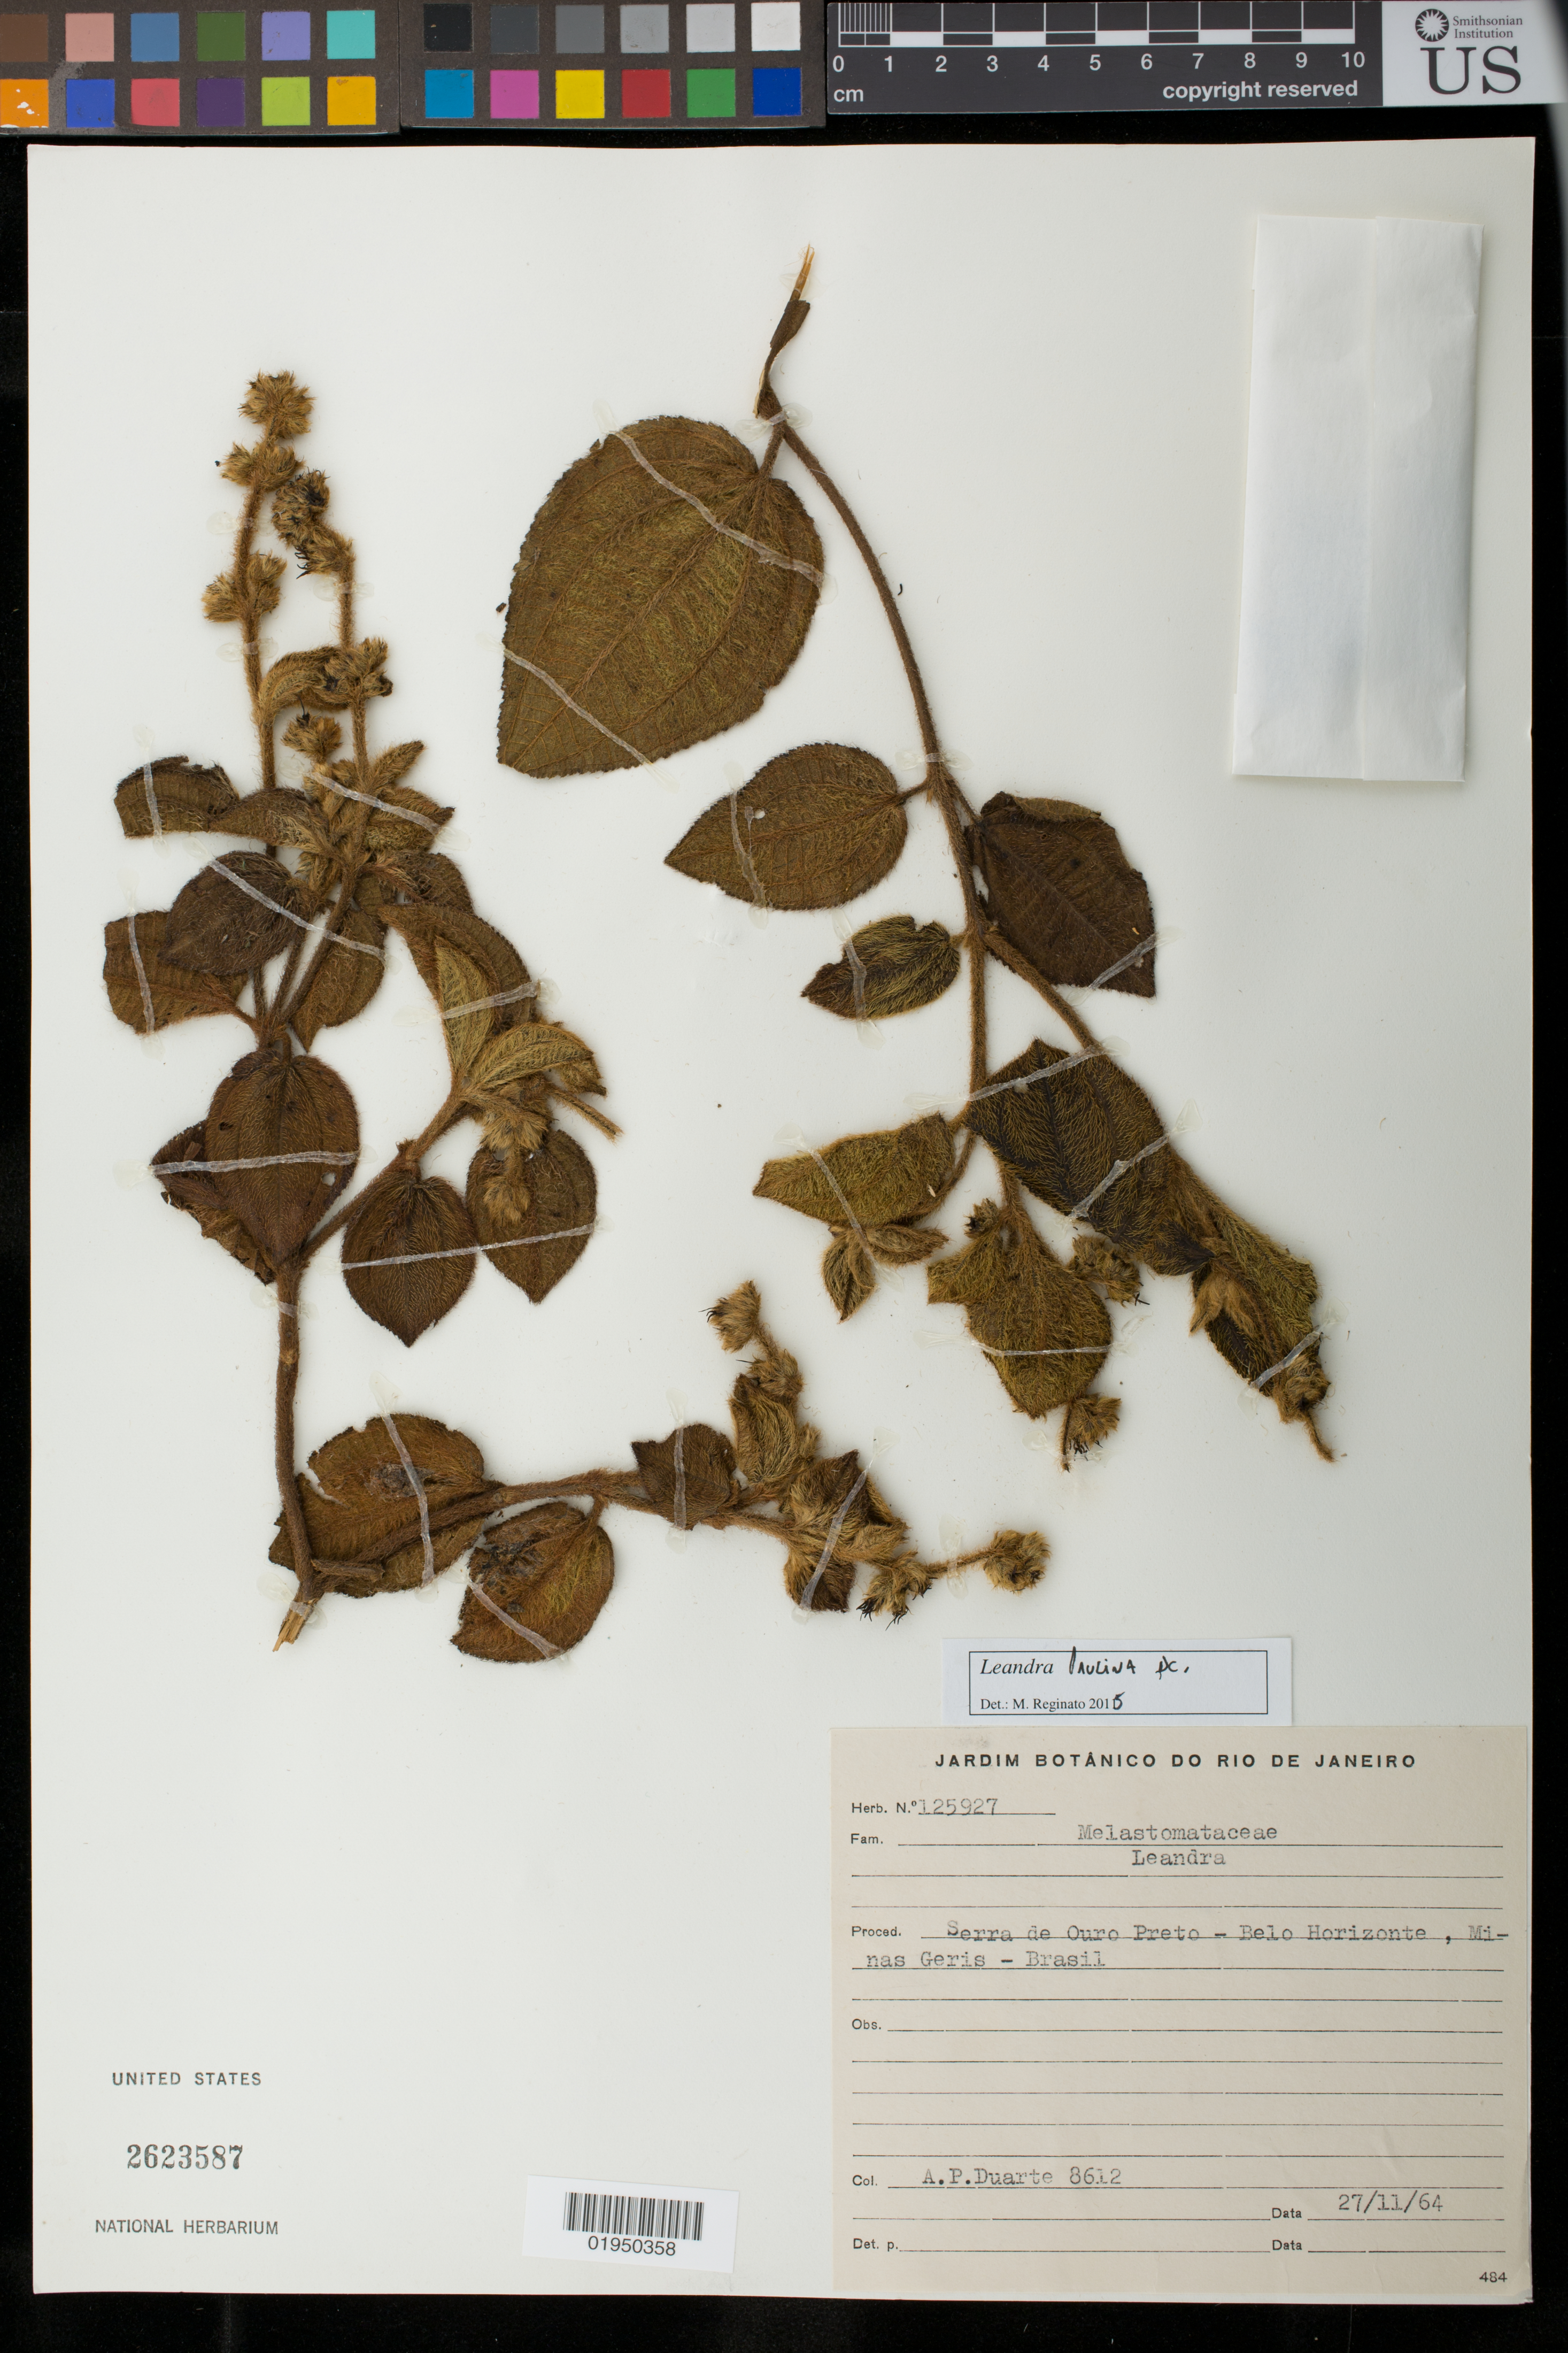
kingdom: Plantae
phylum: Tracheophyta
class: Magnoliopsida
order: Myrtales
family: Melastomataceae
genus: Leandra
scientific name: Leandra paulina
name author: DC.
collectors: A. P. Duarte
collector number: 8612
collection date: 1964-11-27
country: Brazil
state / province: Minas Gerais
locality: Serra de Ouro Preto 0 Belo Horizonte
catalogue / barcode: US 2623587